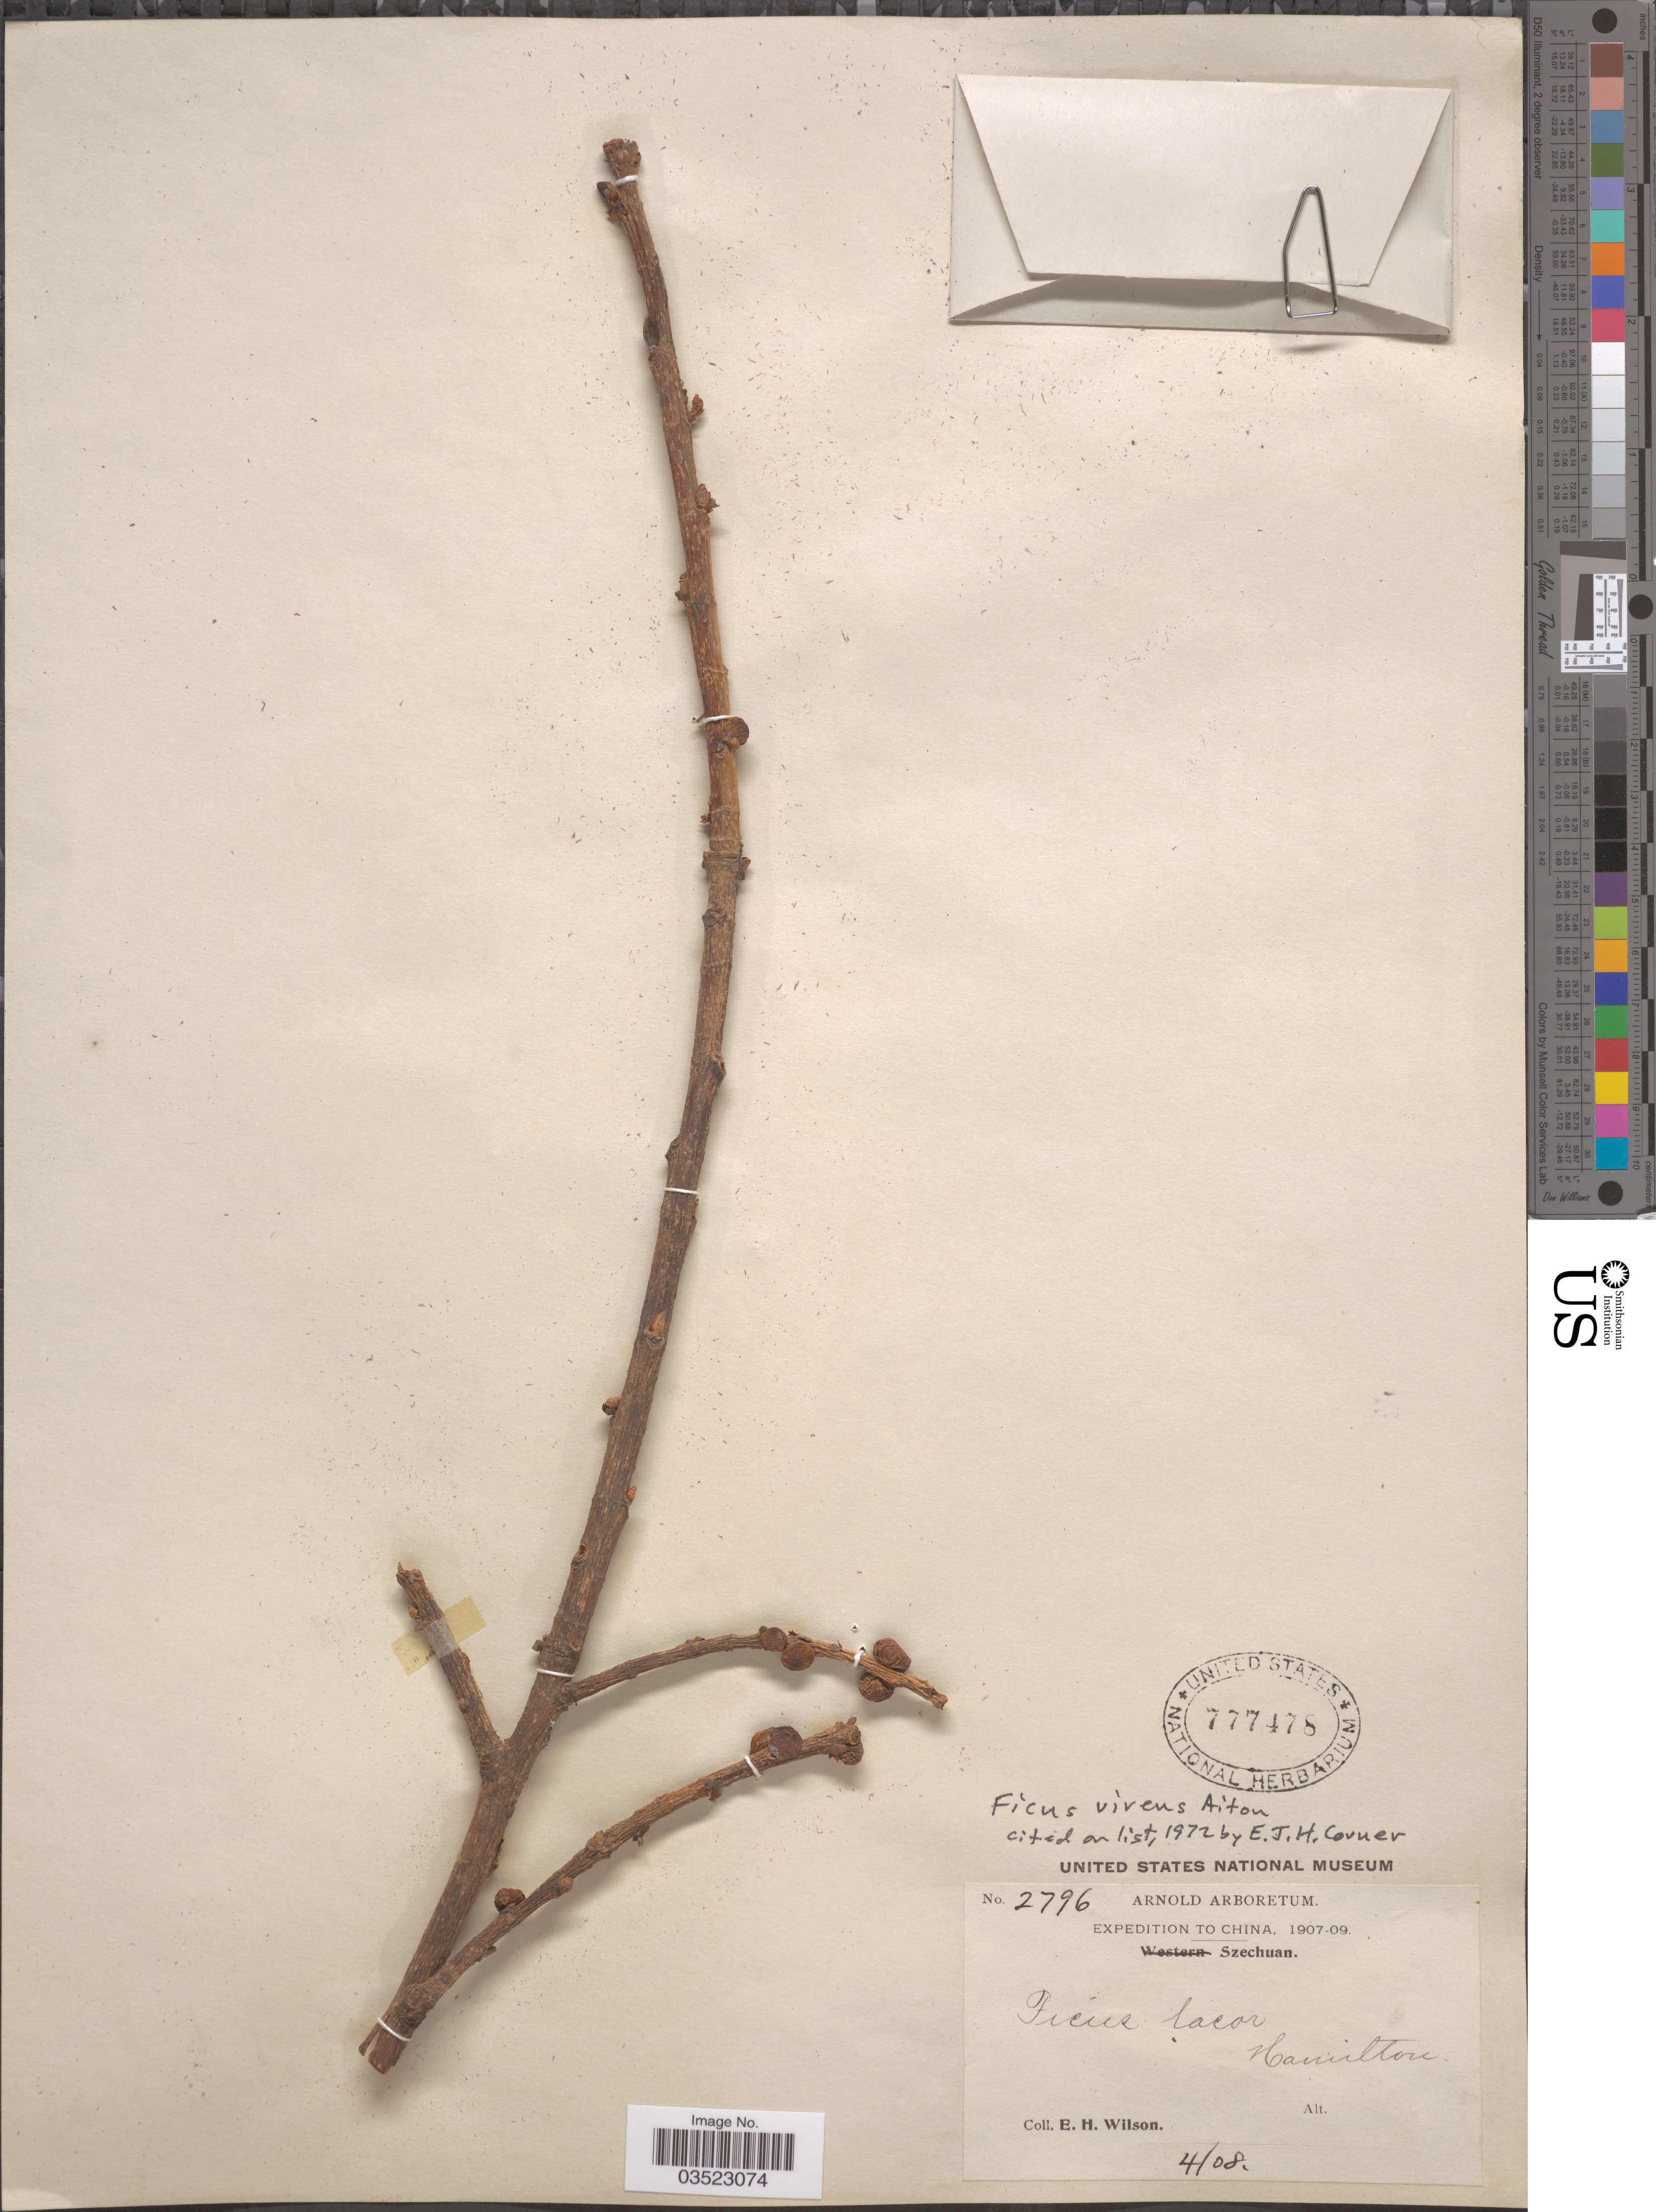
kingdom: Plantae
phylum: Tracheophyta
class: Magnoliopsida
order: Rosales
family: Moraceae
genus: Ficus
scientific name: Ficus virens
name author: Aiton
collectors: E. Wilson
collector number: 2796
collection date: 1908-04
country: China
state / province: Sichuan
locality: Expedition to China, 1907-09. Szechuan. Hamilton.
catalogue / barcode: US 777478